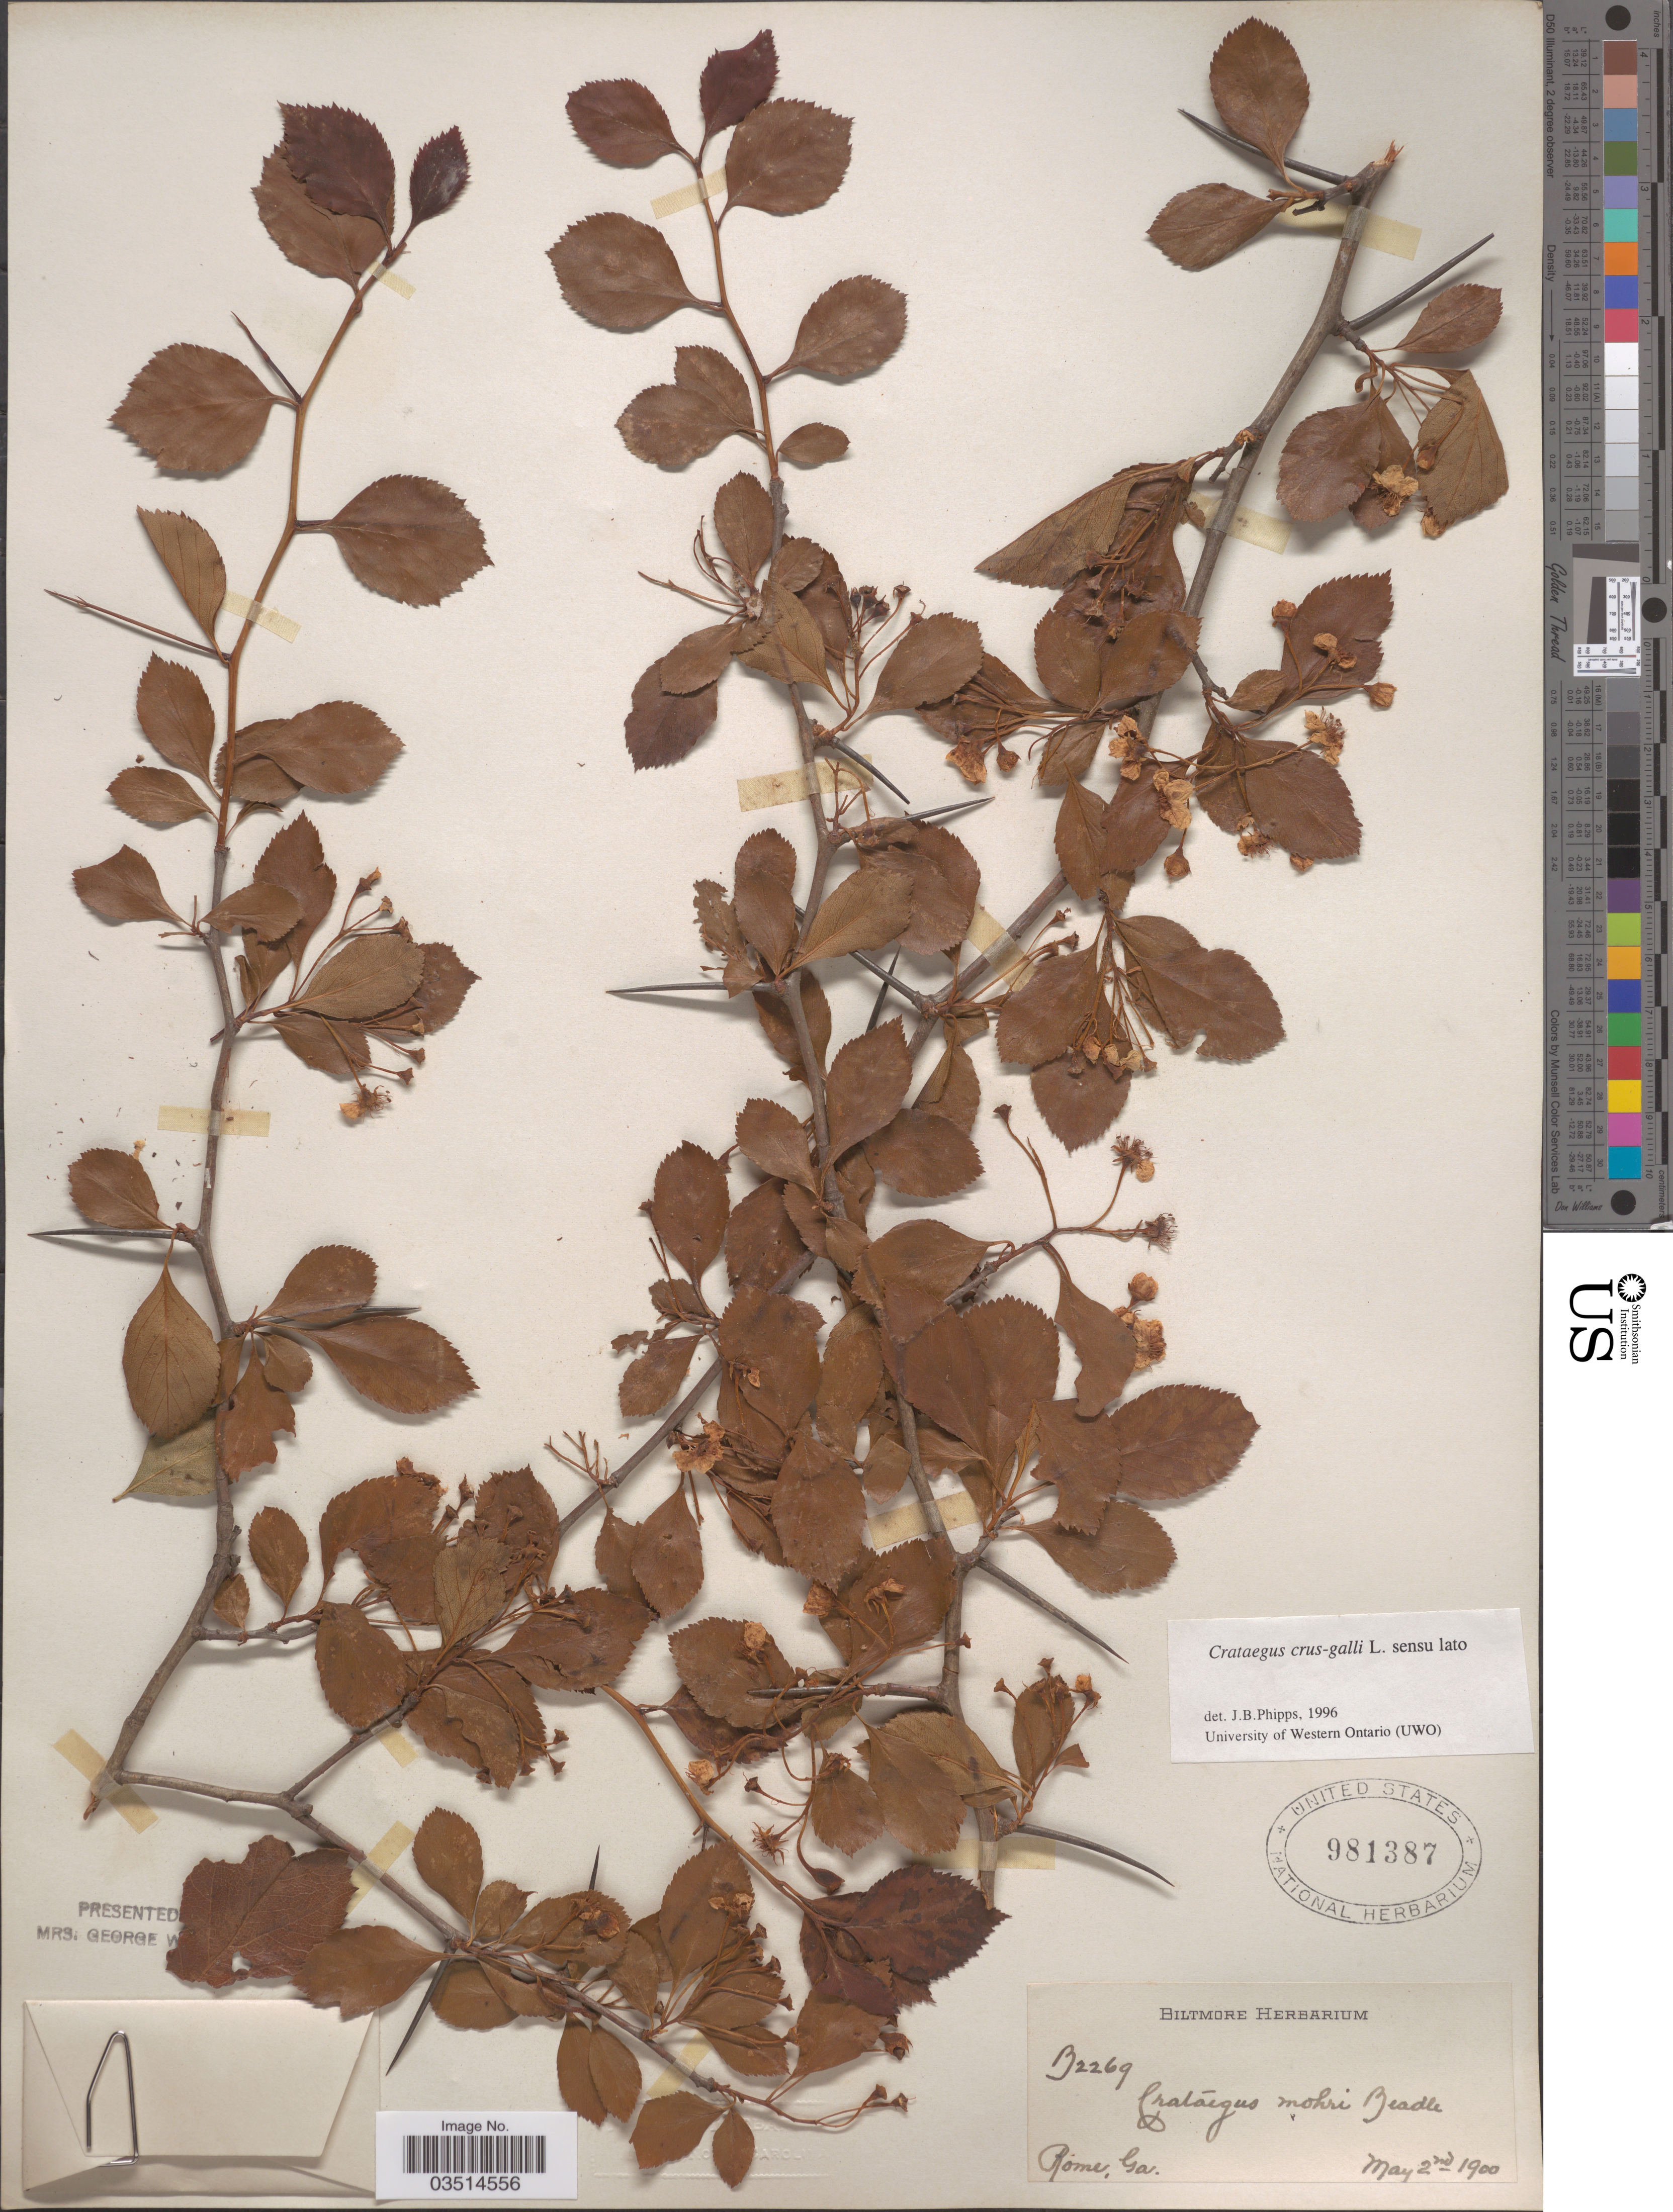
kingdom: Plantae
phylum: Tracheophyta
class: Magnoliopsida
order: Rosales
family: Rosaceae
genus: Crataegus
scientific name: Crataegus crus-galli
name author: L.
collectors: ex herb. Biltmore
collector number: B2269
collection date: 1900-05-02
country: United States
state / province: Georgia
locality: Rome.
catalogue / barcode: US 981387